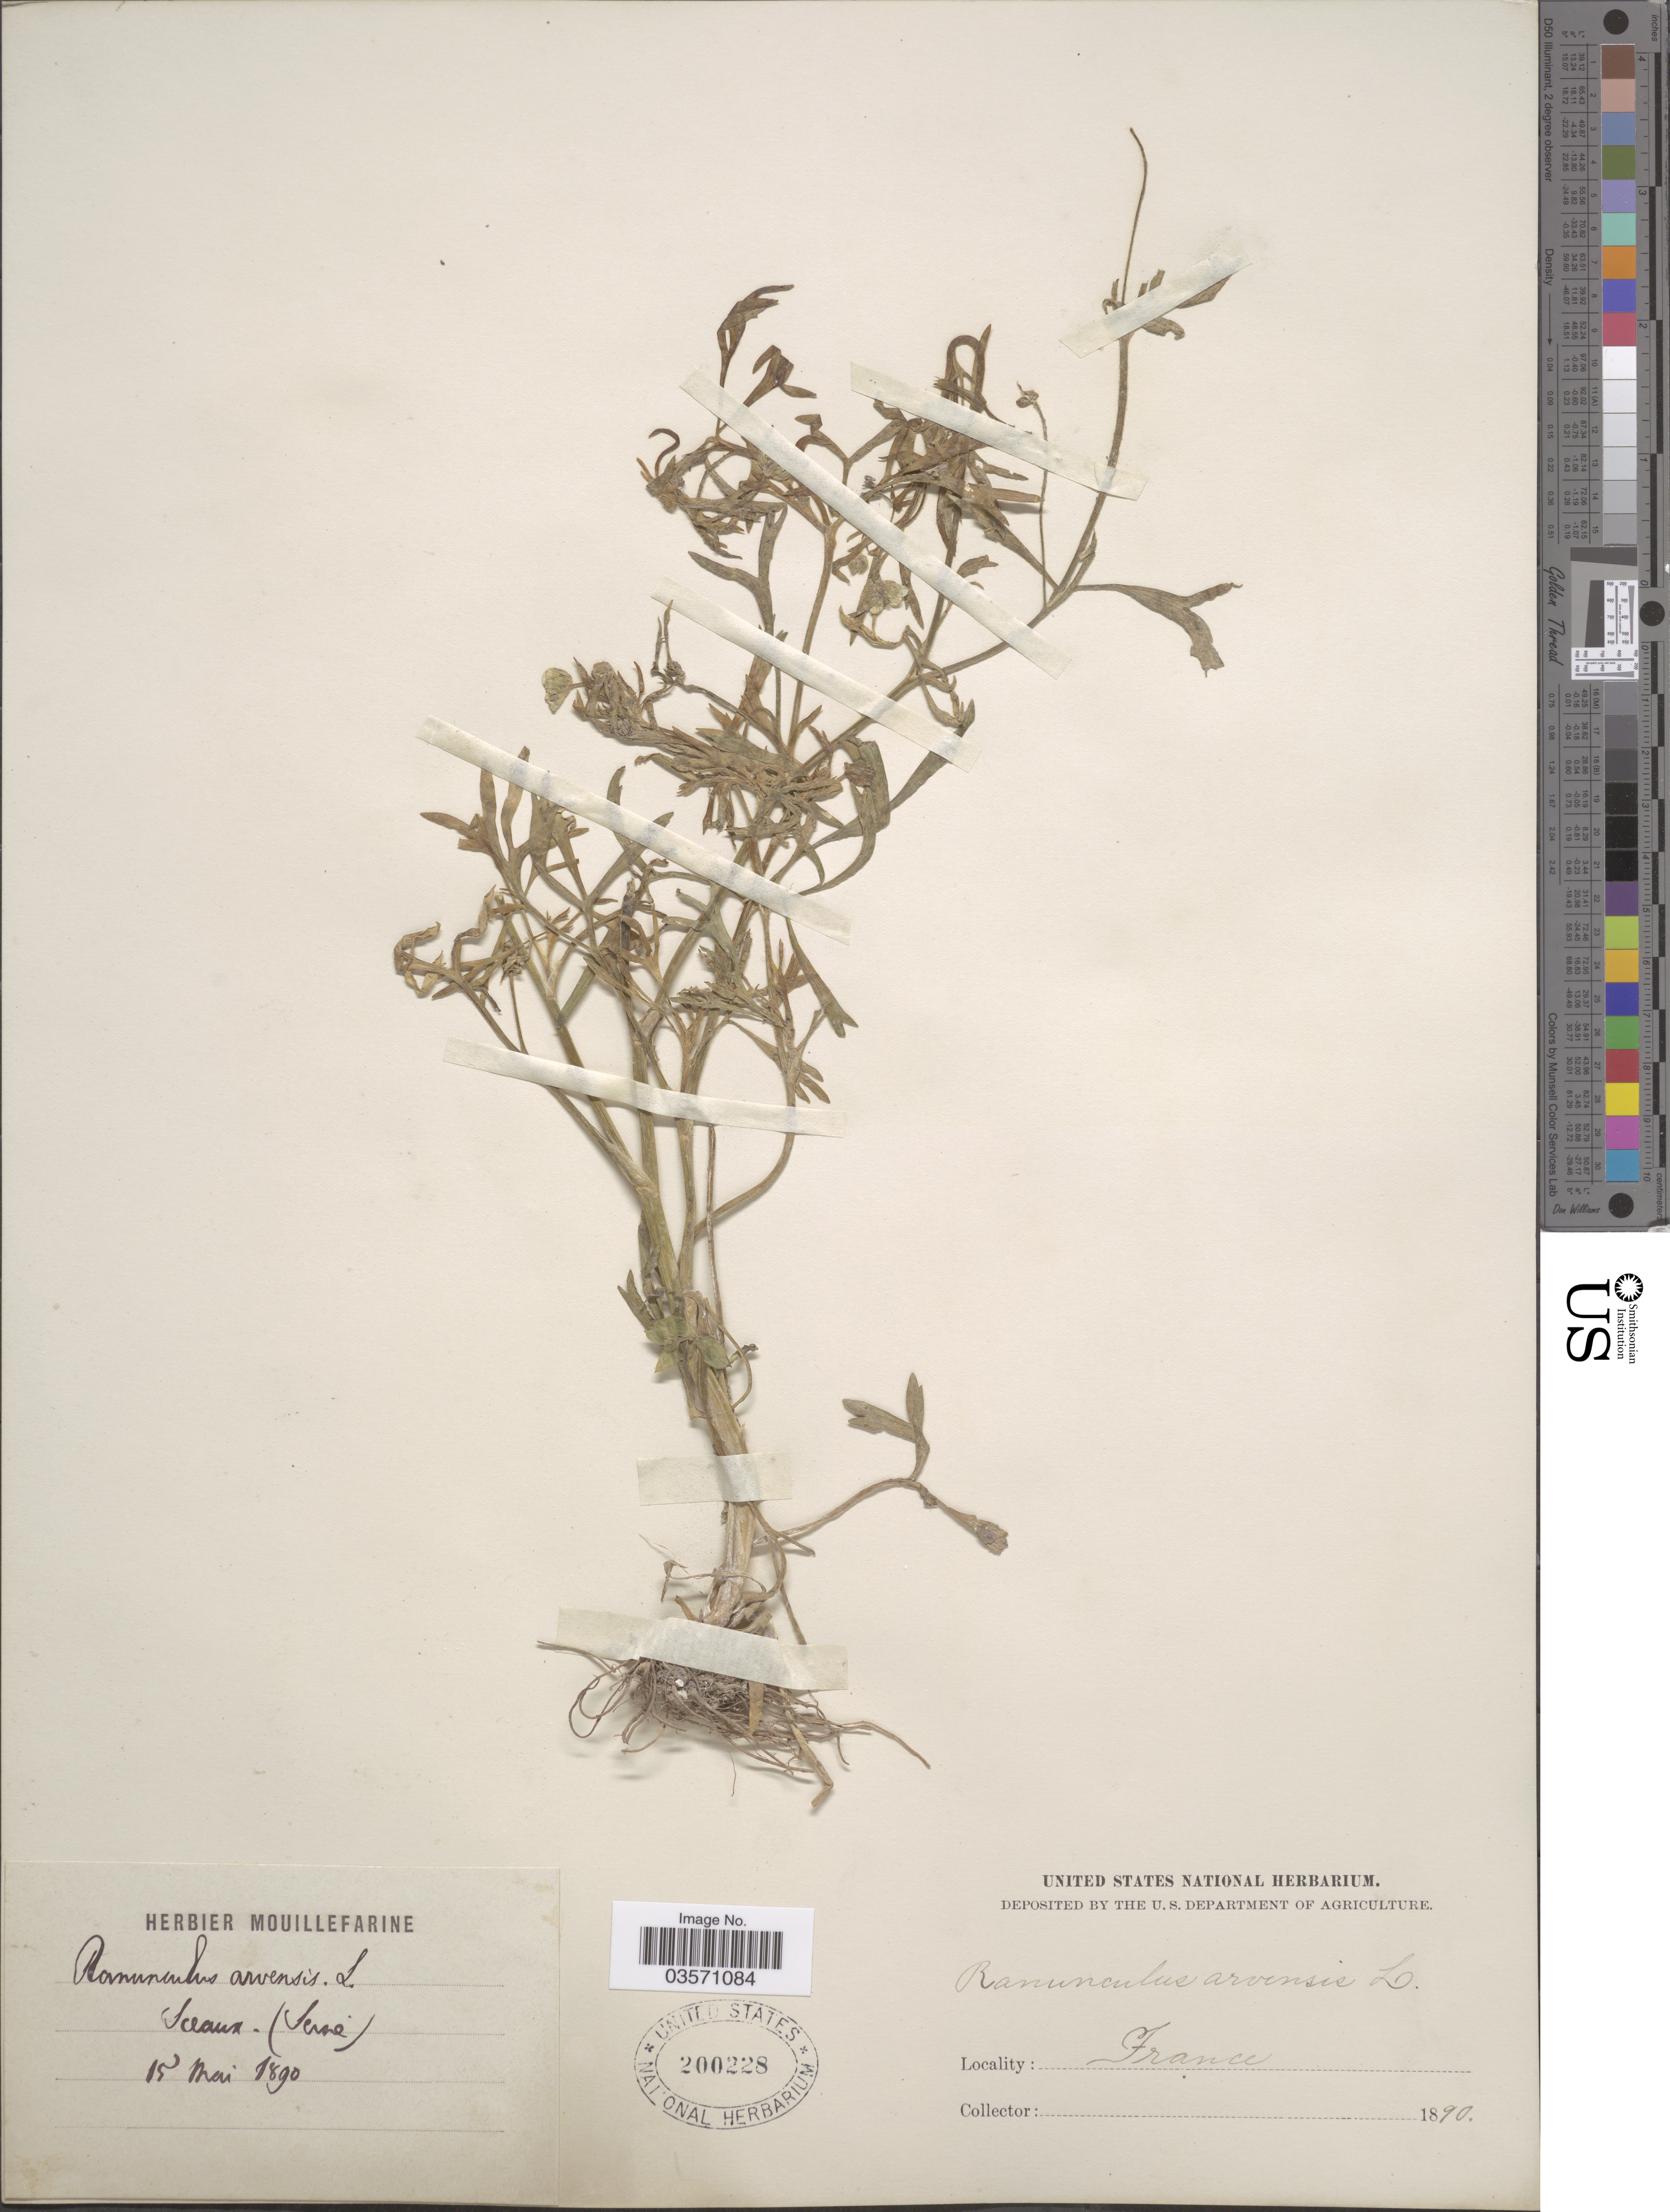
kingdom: Plantae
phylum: Tracheophyta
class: Magnoliopsida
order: Ranunculales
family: Ranunculaceae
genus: Ranunculus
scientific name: Ranunculus arvensis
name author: L.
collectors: ex herb. Mouillefarine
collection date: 1890-05-15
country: France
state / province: Île-de-France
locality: Sceaux (Seine)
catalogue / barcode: US 200228